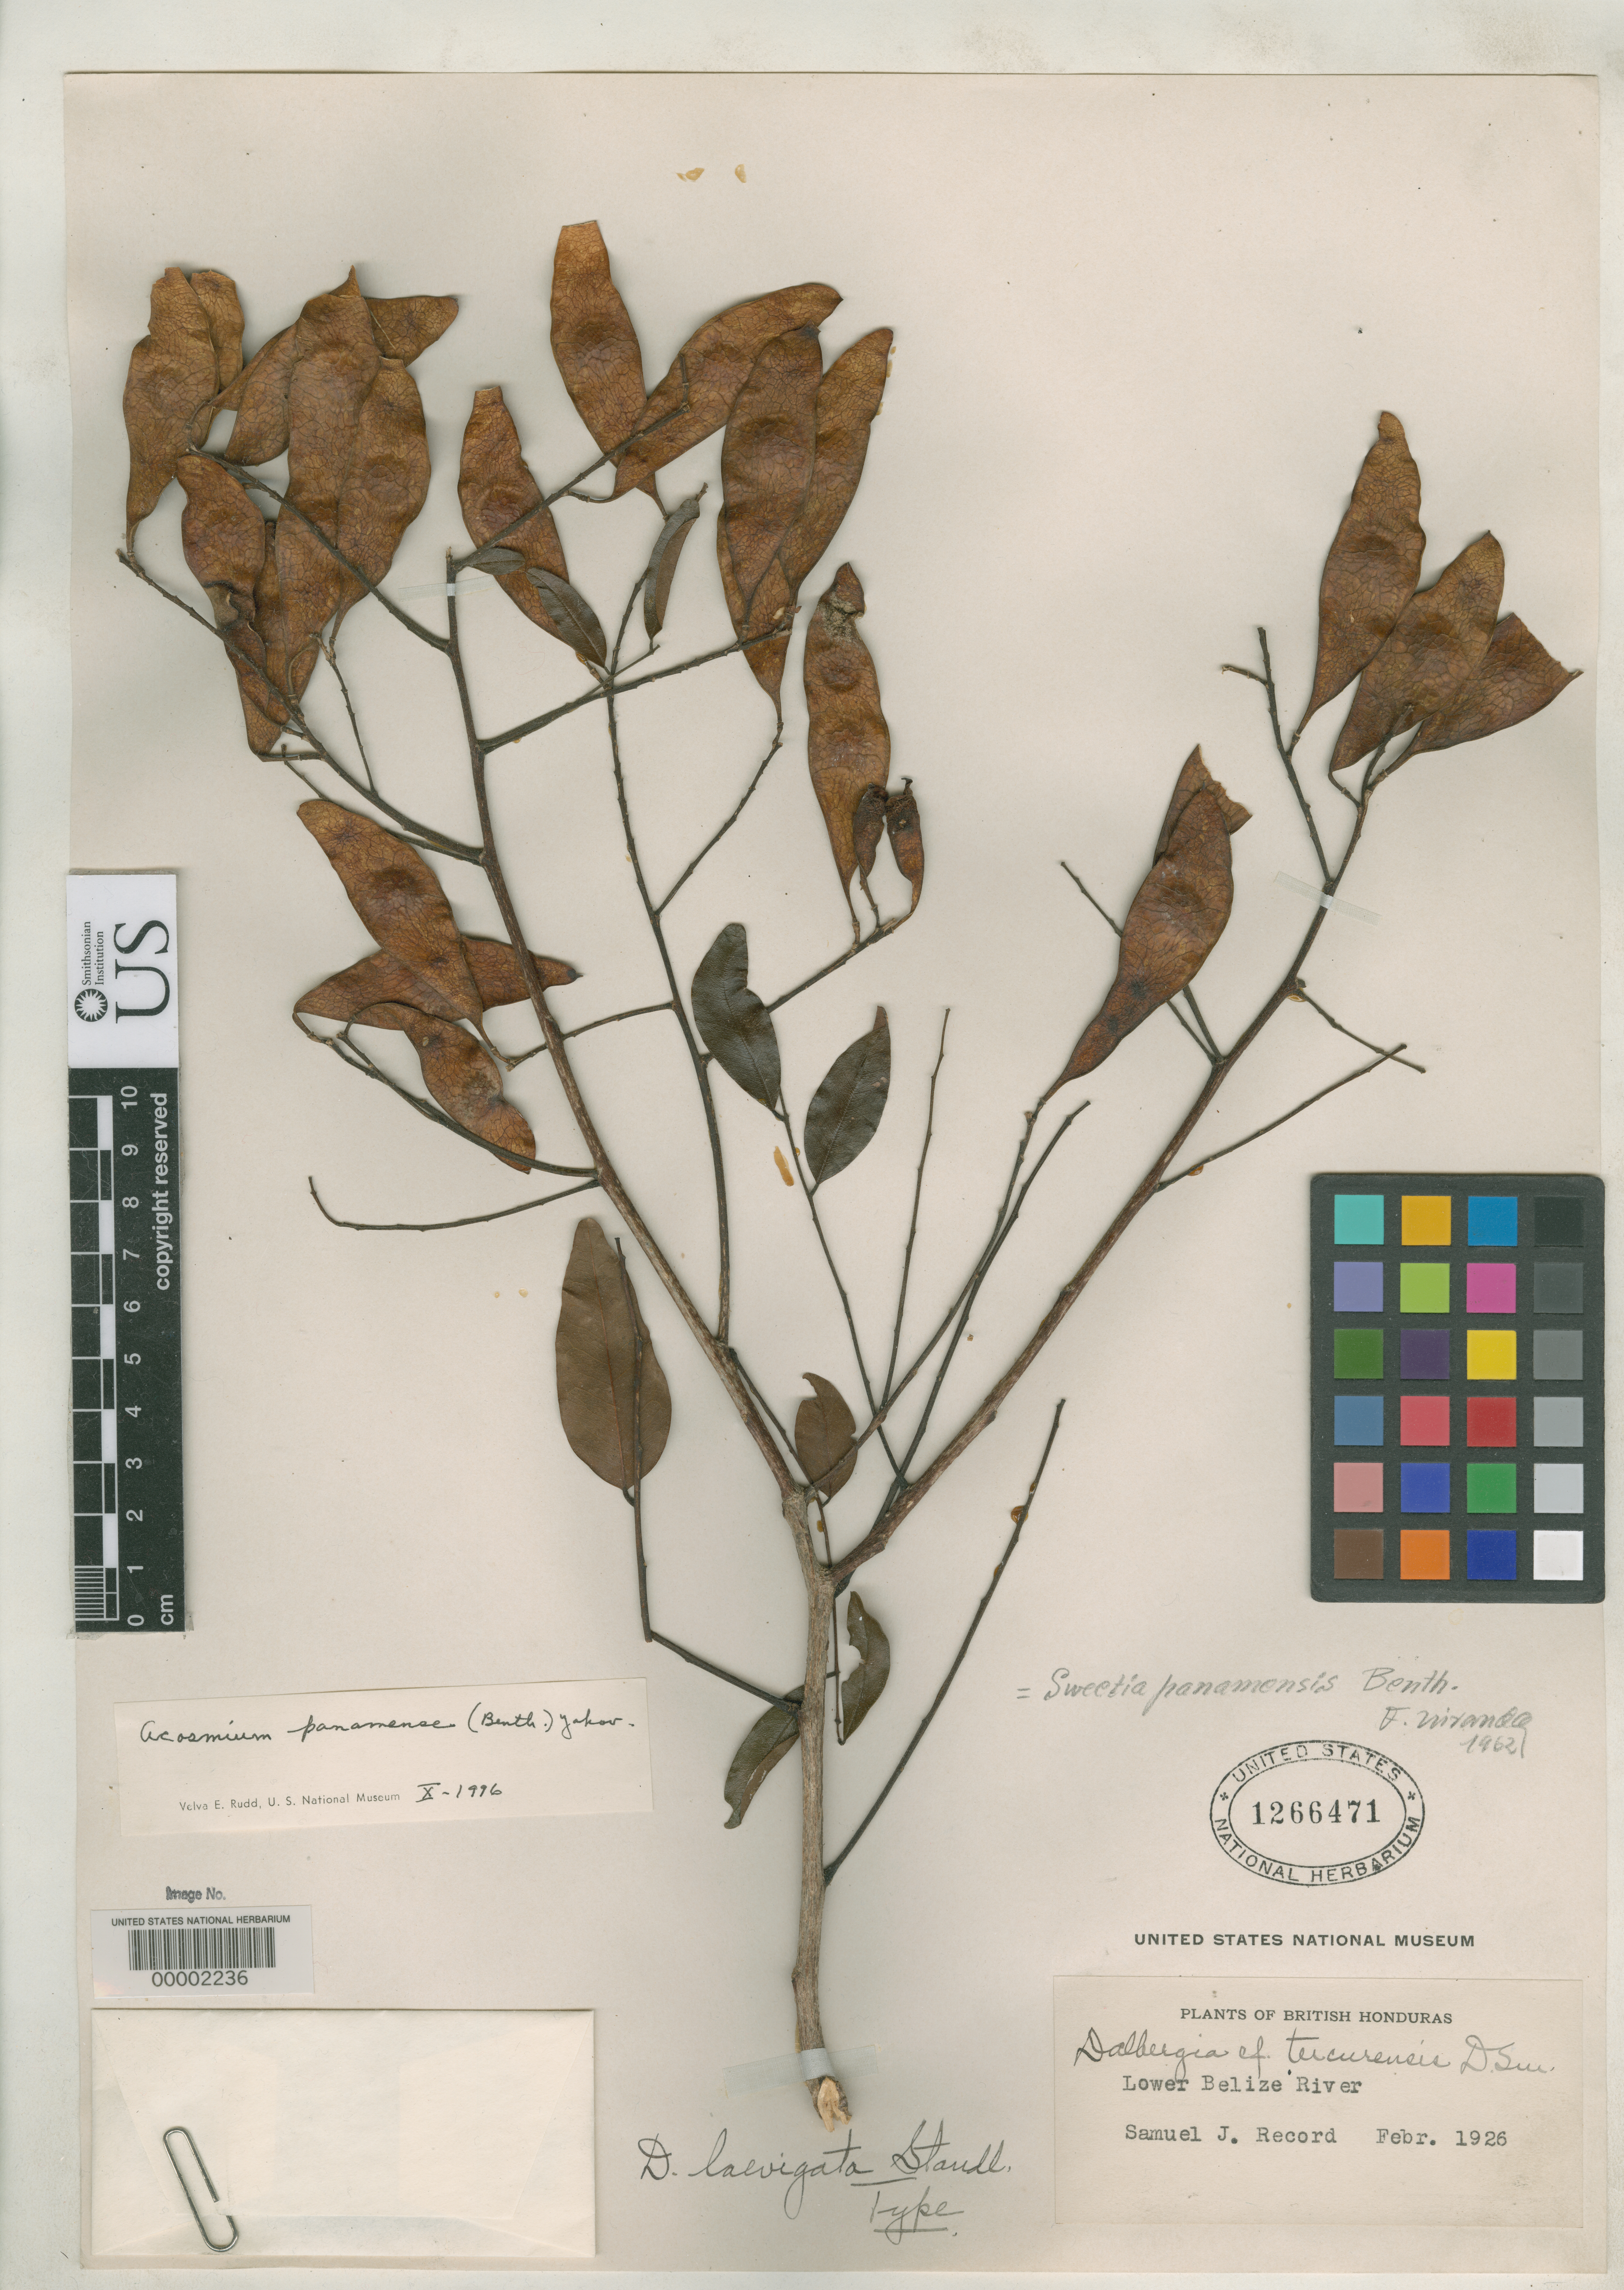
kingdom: Plantae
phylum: Tracheophyta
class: Magnoliopsida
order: Fabales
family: Fabaceae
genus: Dalbergia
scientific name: Dalbergia laevigata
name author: Standl.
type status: Holotype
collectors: S. J. Record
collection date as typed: Feb 1926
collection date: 1926-02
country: Belize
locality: Lower Belize River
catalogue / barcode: US 1266471